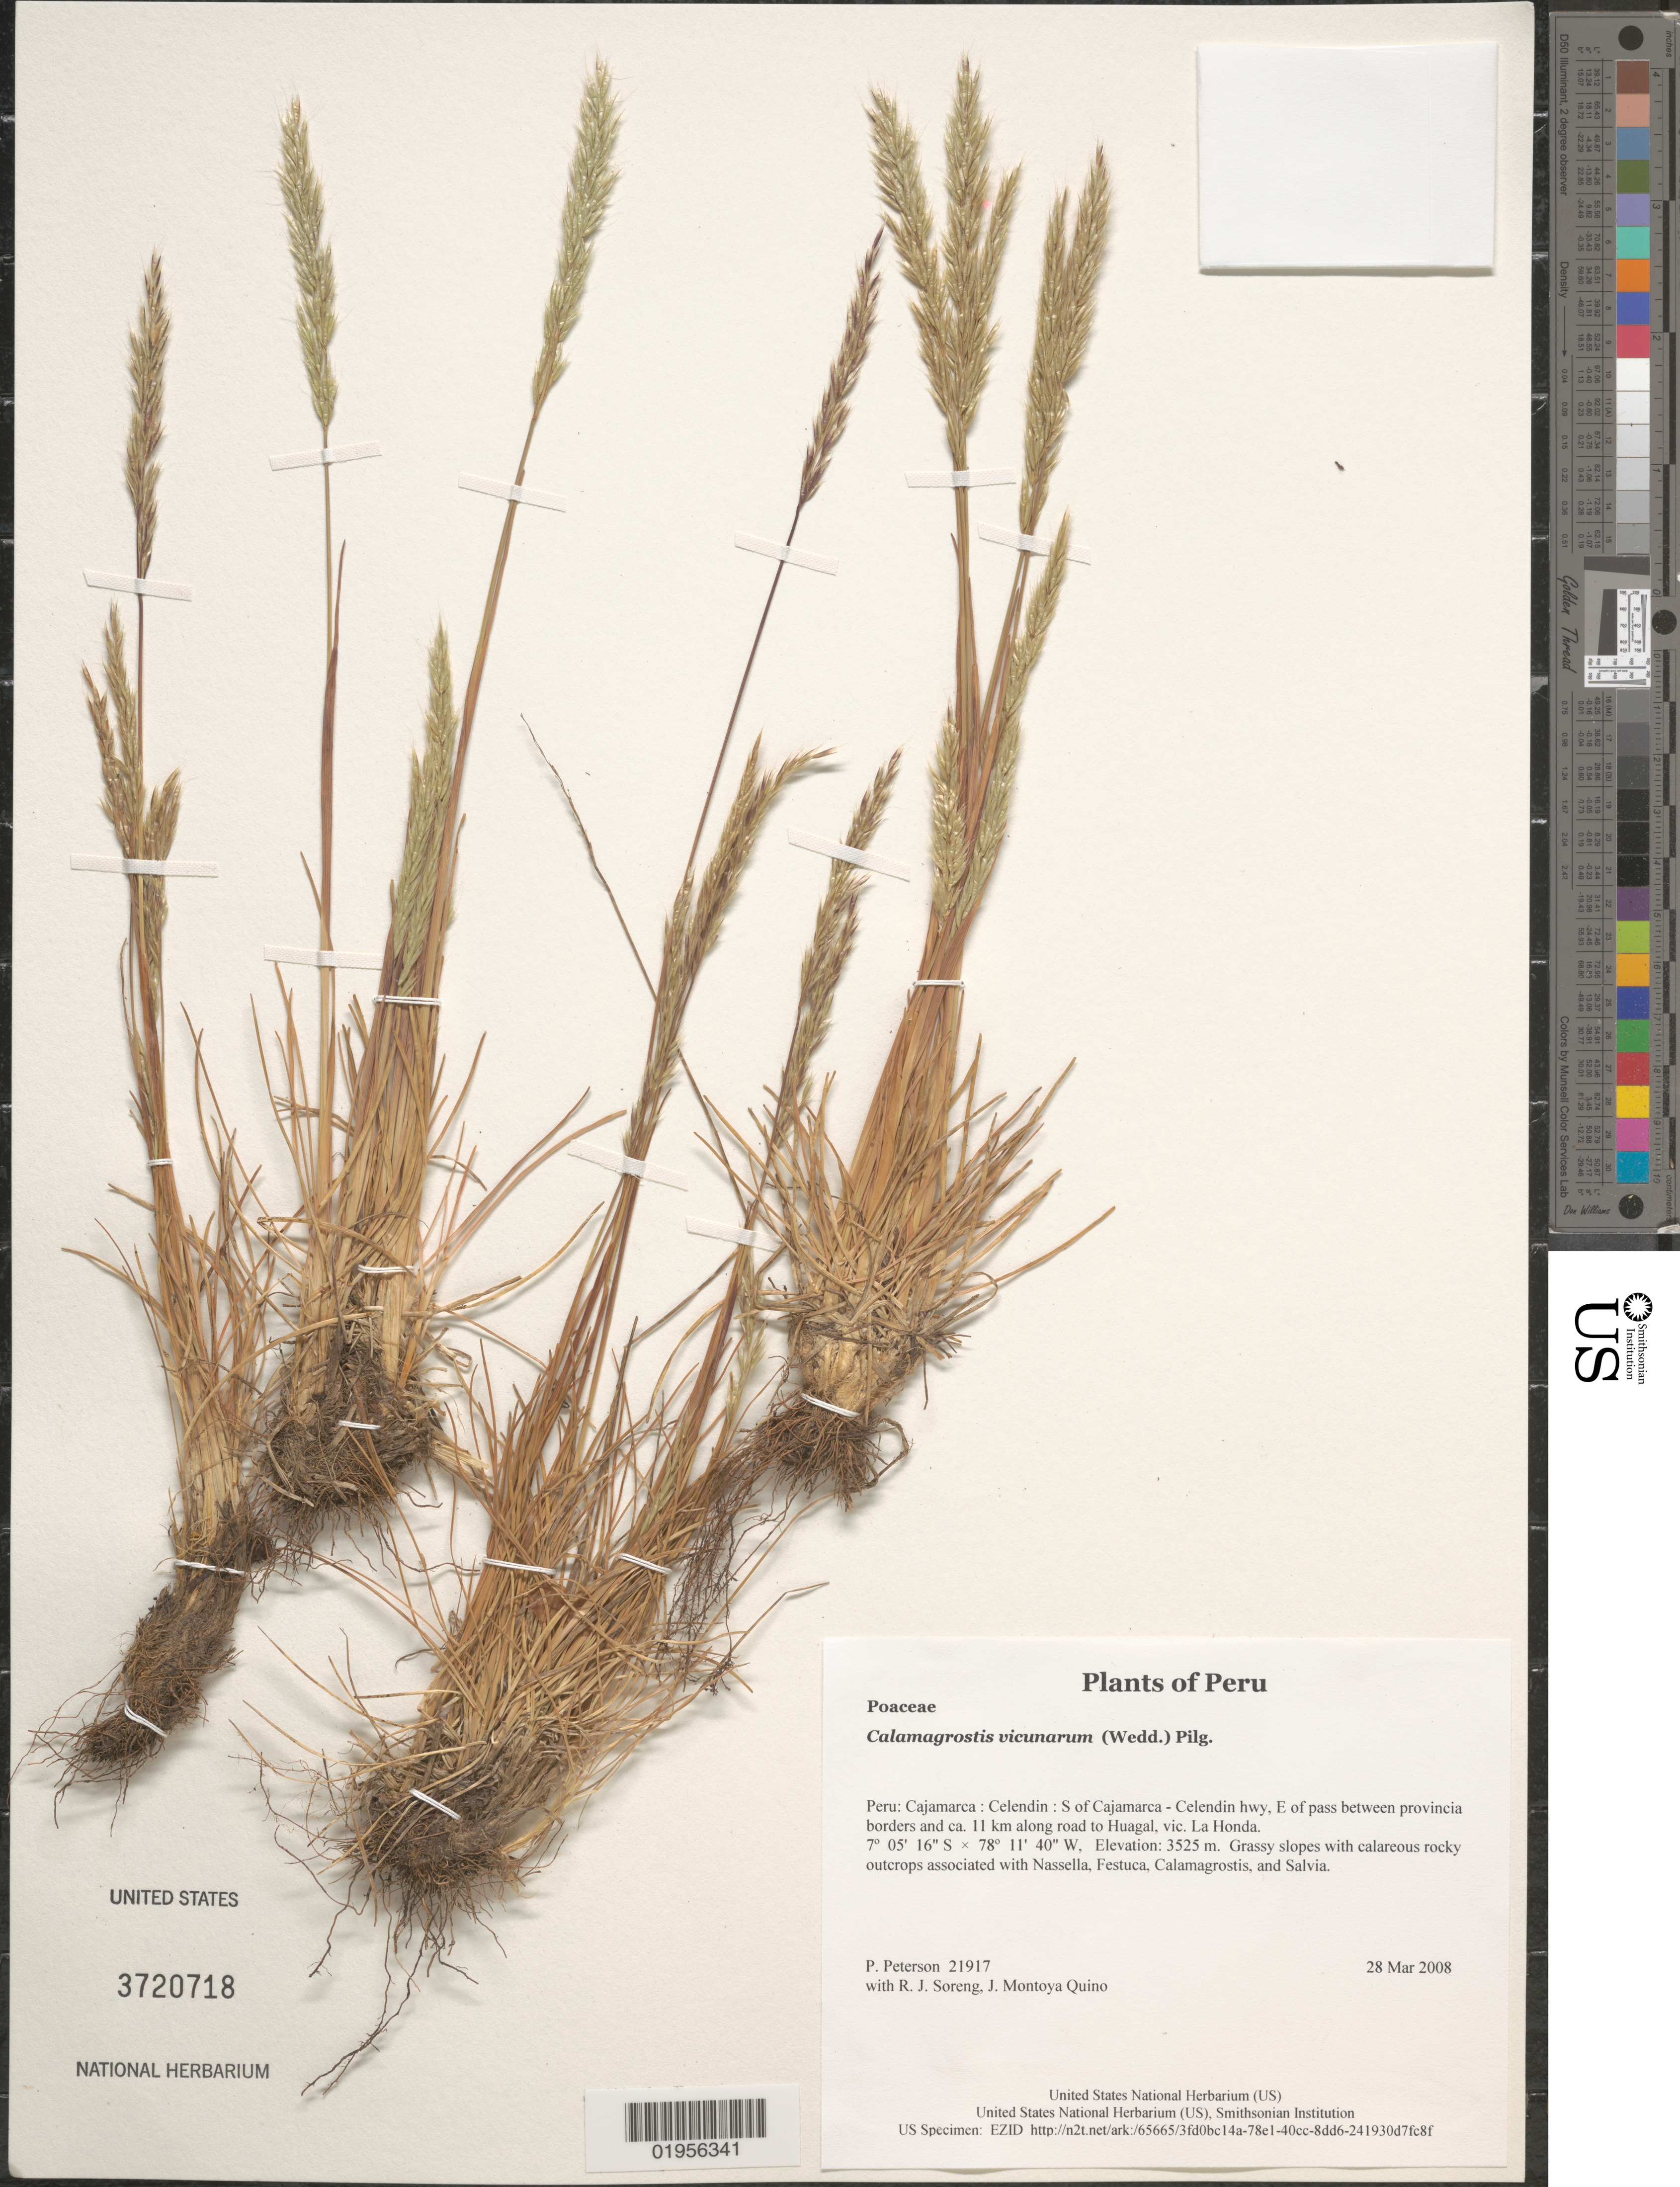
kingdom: Plantae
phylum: Tracheophyta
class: Liliopsida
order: Poales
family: Poaceae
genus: Calamagrostis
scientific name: Calamagrostis vicunarum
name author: (Wedd.) Pilg.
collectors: P. M. Peterson, R. J. Soreng & J. Montoya Quino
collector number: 21917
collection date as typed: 28 Mar 2008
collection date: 2008-03-28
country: Peru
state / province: Cajamarca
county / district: Celendín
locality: S of Cajamarca - Celendin hwy, E of pass between provincia borders and ca. 11 km along road to Huagal, vic. La Honda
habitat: Grassy slopes with calareous rocky outcrops associated with Nassella, Festuca, Calamagrostis, and Salvia.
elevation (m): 3525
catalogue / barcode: US 3720718